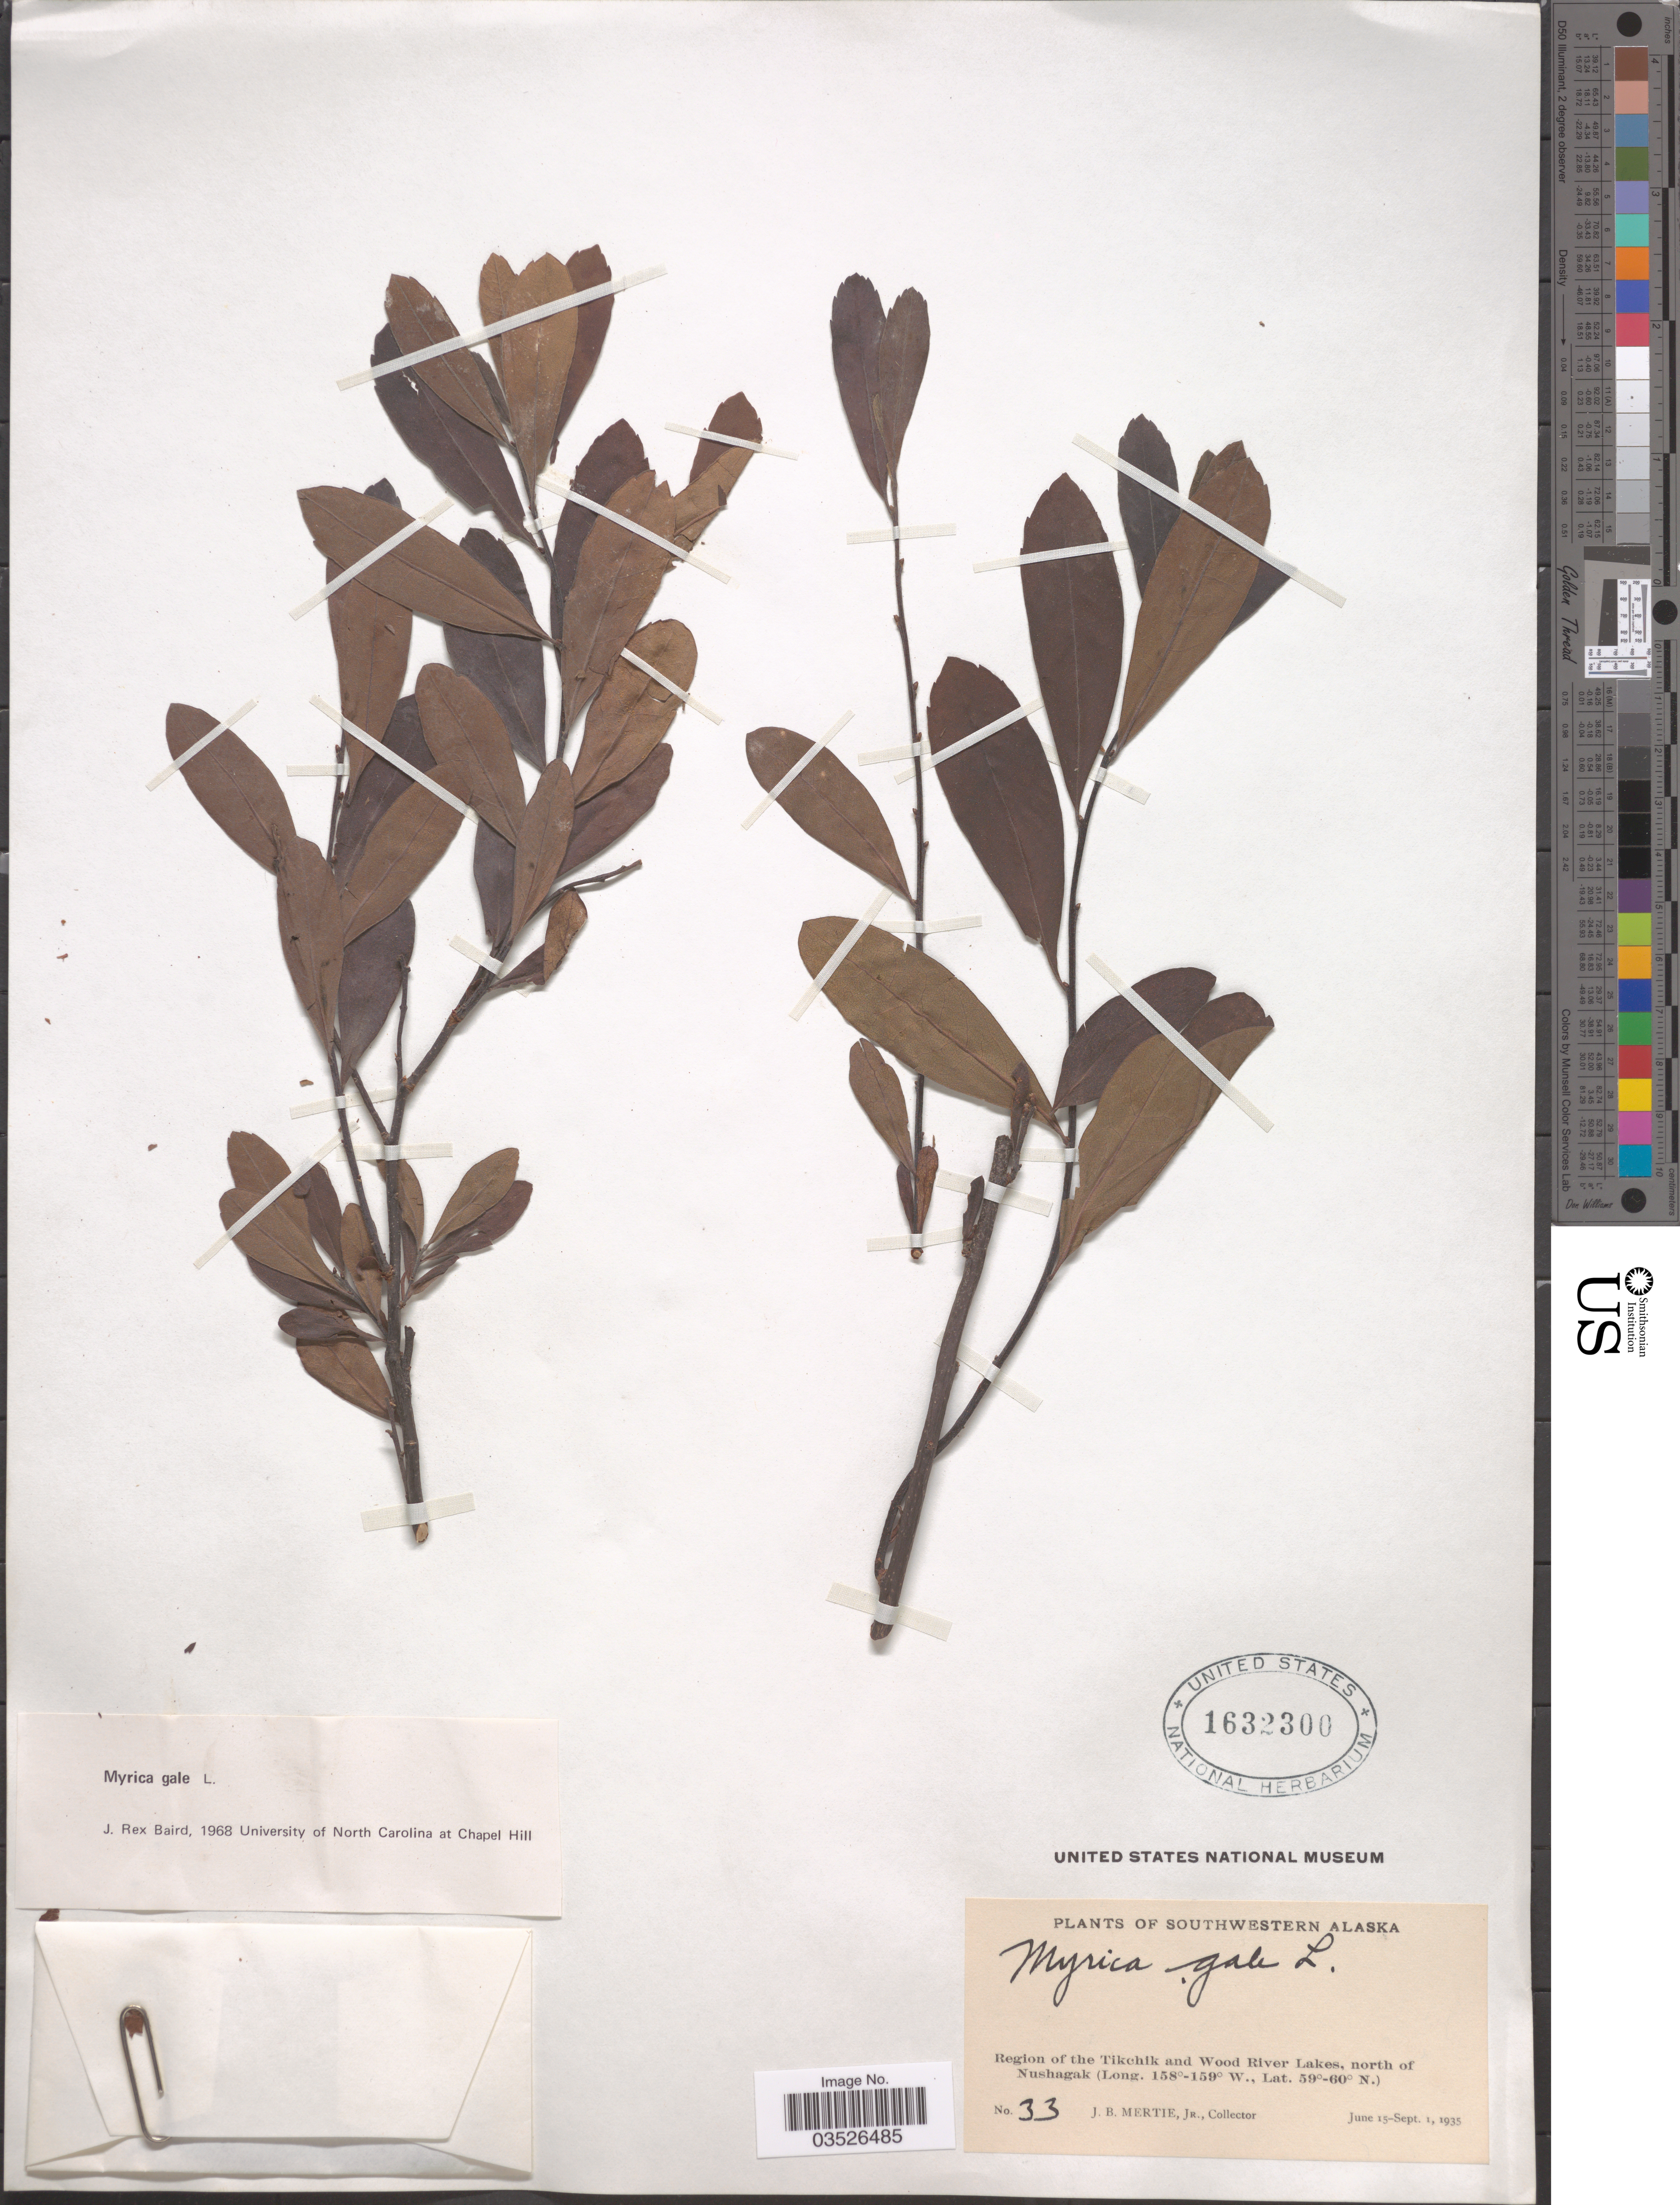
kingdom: Plantae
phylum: Tracheophyta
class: Magnoliopsida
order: Fagales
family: Myricaceae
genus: Myrica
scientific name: Myrica gale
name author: L.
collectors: J. Mertie Jr.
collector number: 33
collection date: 1935-06-15/1935-09-01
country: United States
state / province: Alaska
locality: Southwestern Alaska. Region of the Tikchik and Wood River Lakes, north of Nushagak.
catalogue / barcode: US 1632300